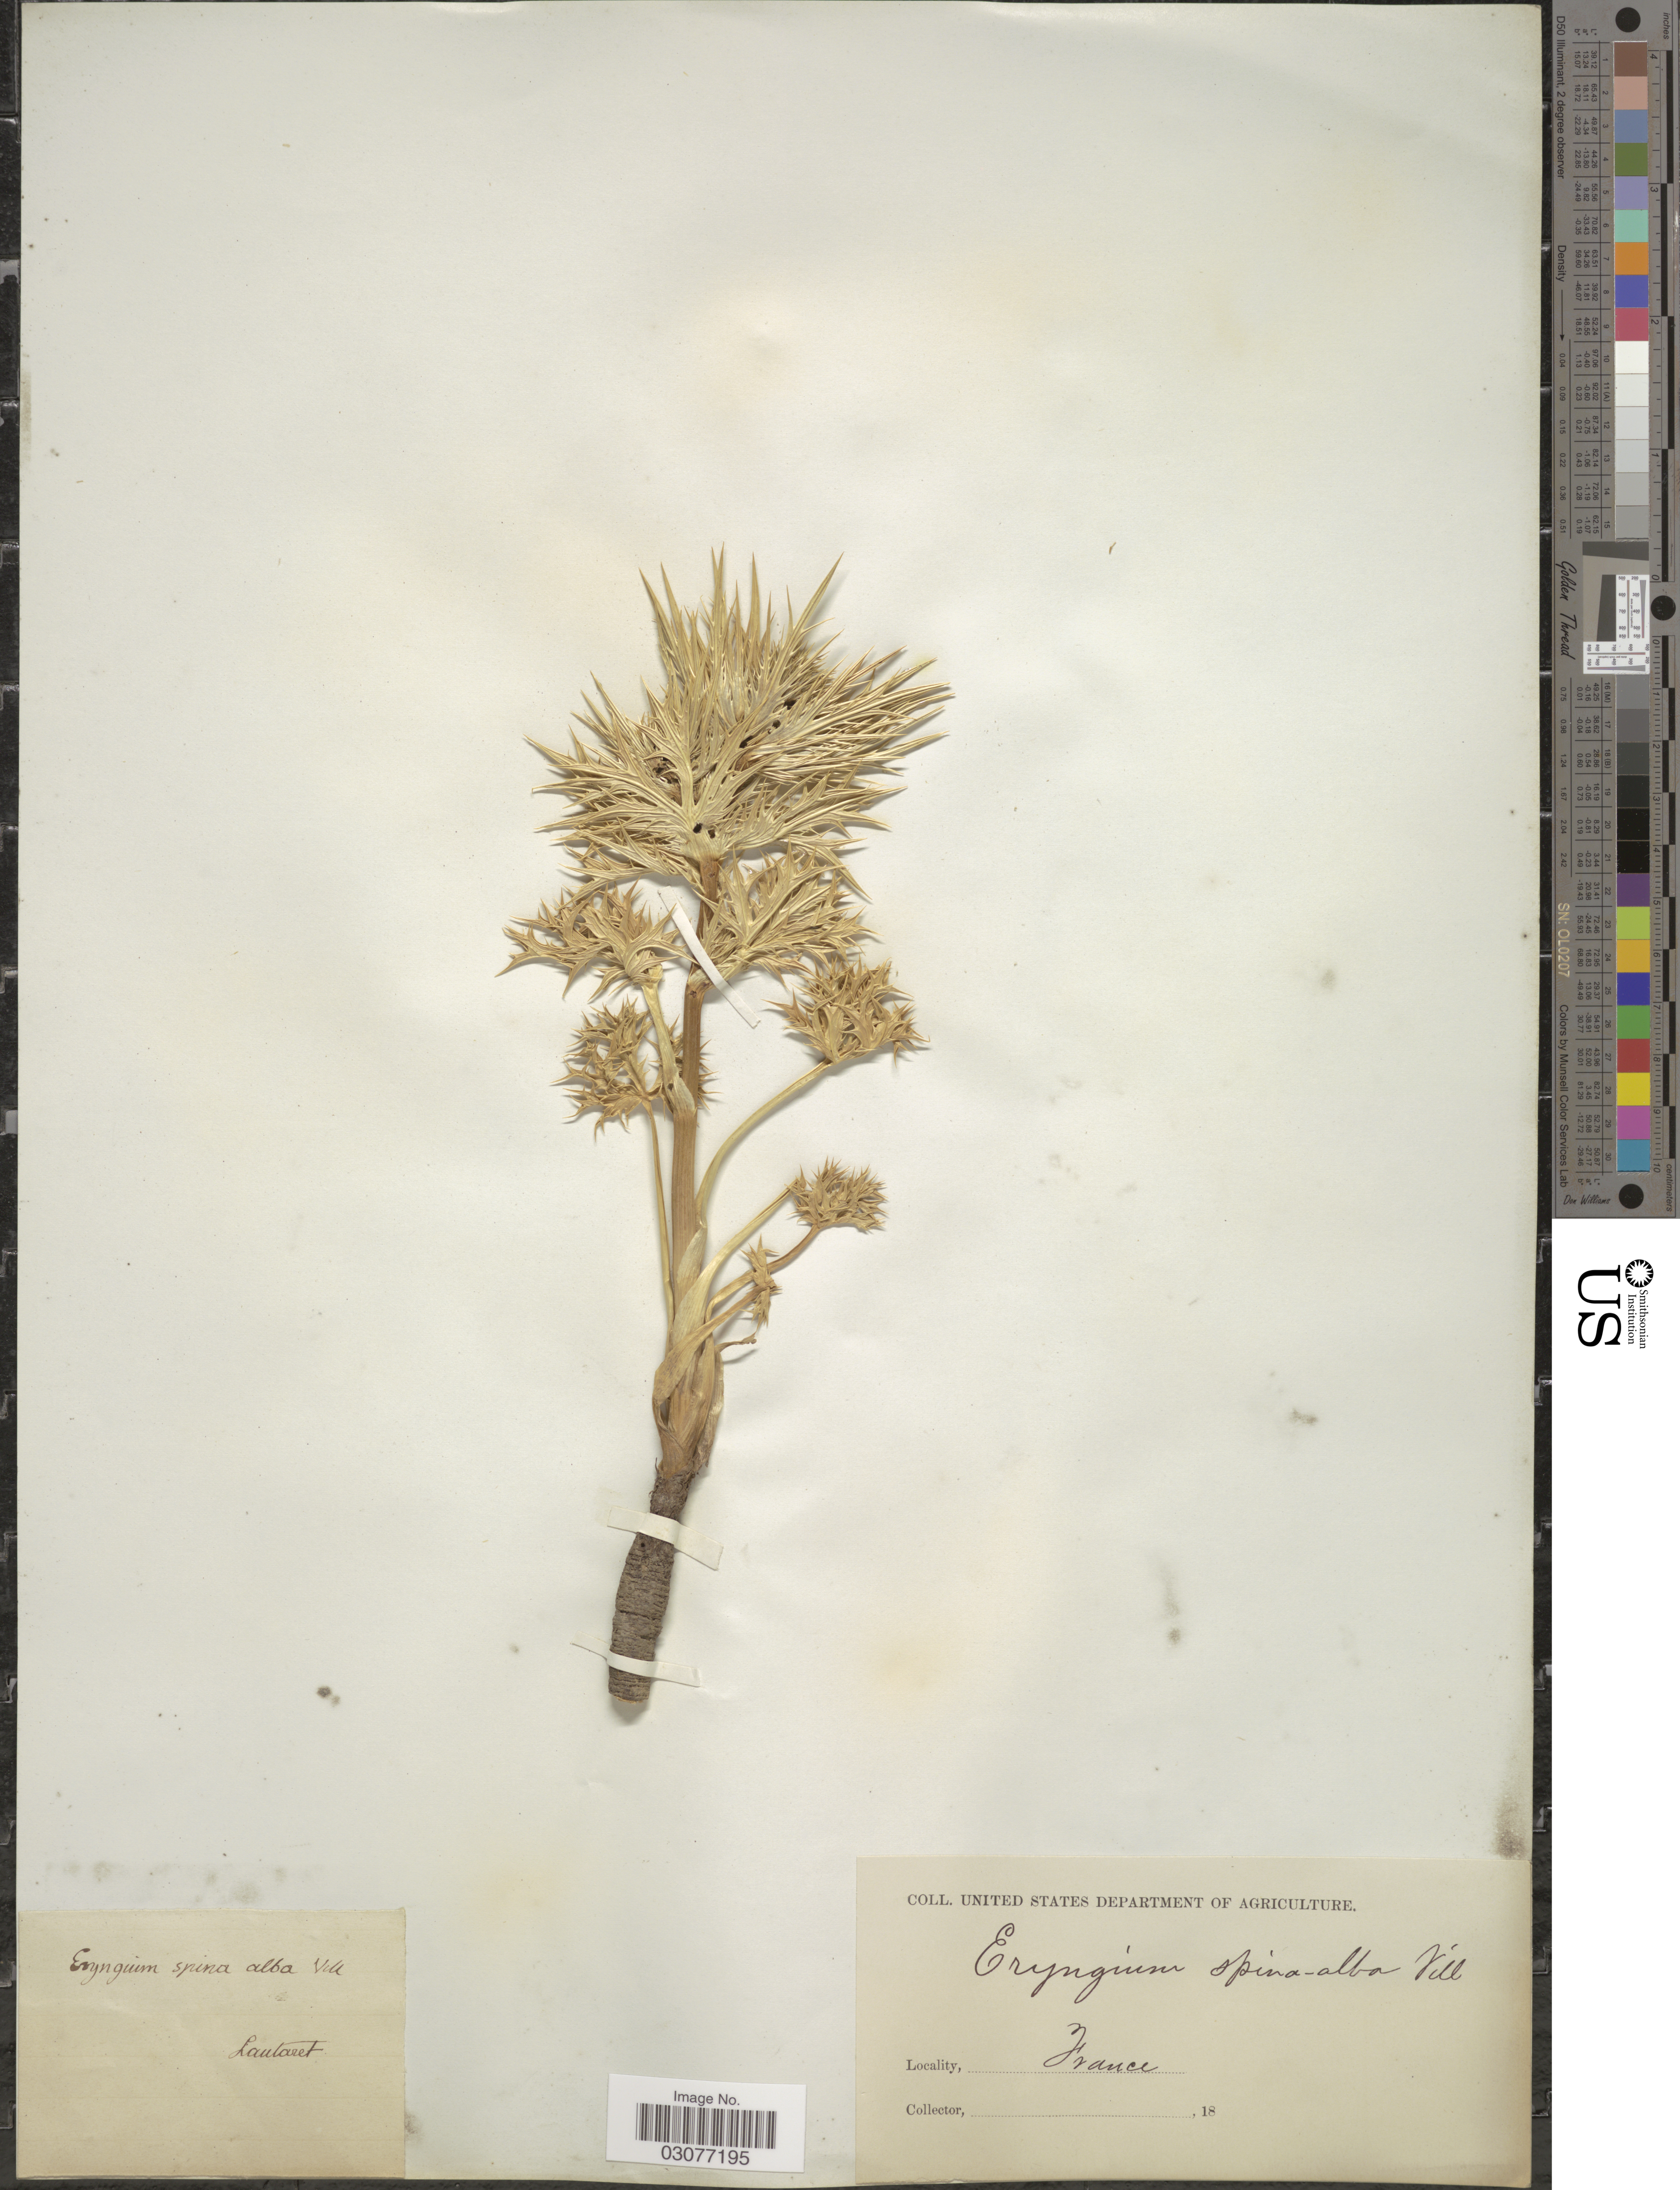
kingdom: Plantae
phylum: Tracheophyta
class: Magnoliopsida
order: Apiales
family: Apiaceae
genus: Eryngium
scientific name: Eryngium spinalba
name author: Vill.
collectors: Lautaret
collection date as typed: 18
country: France